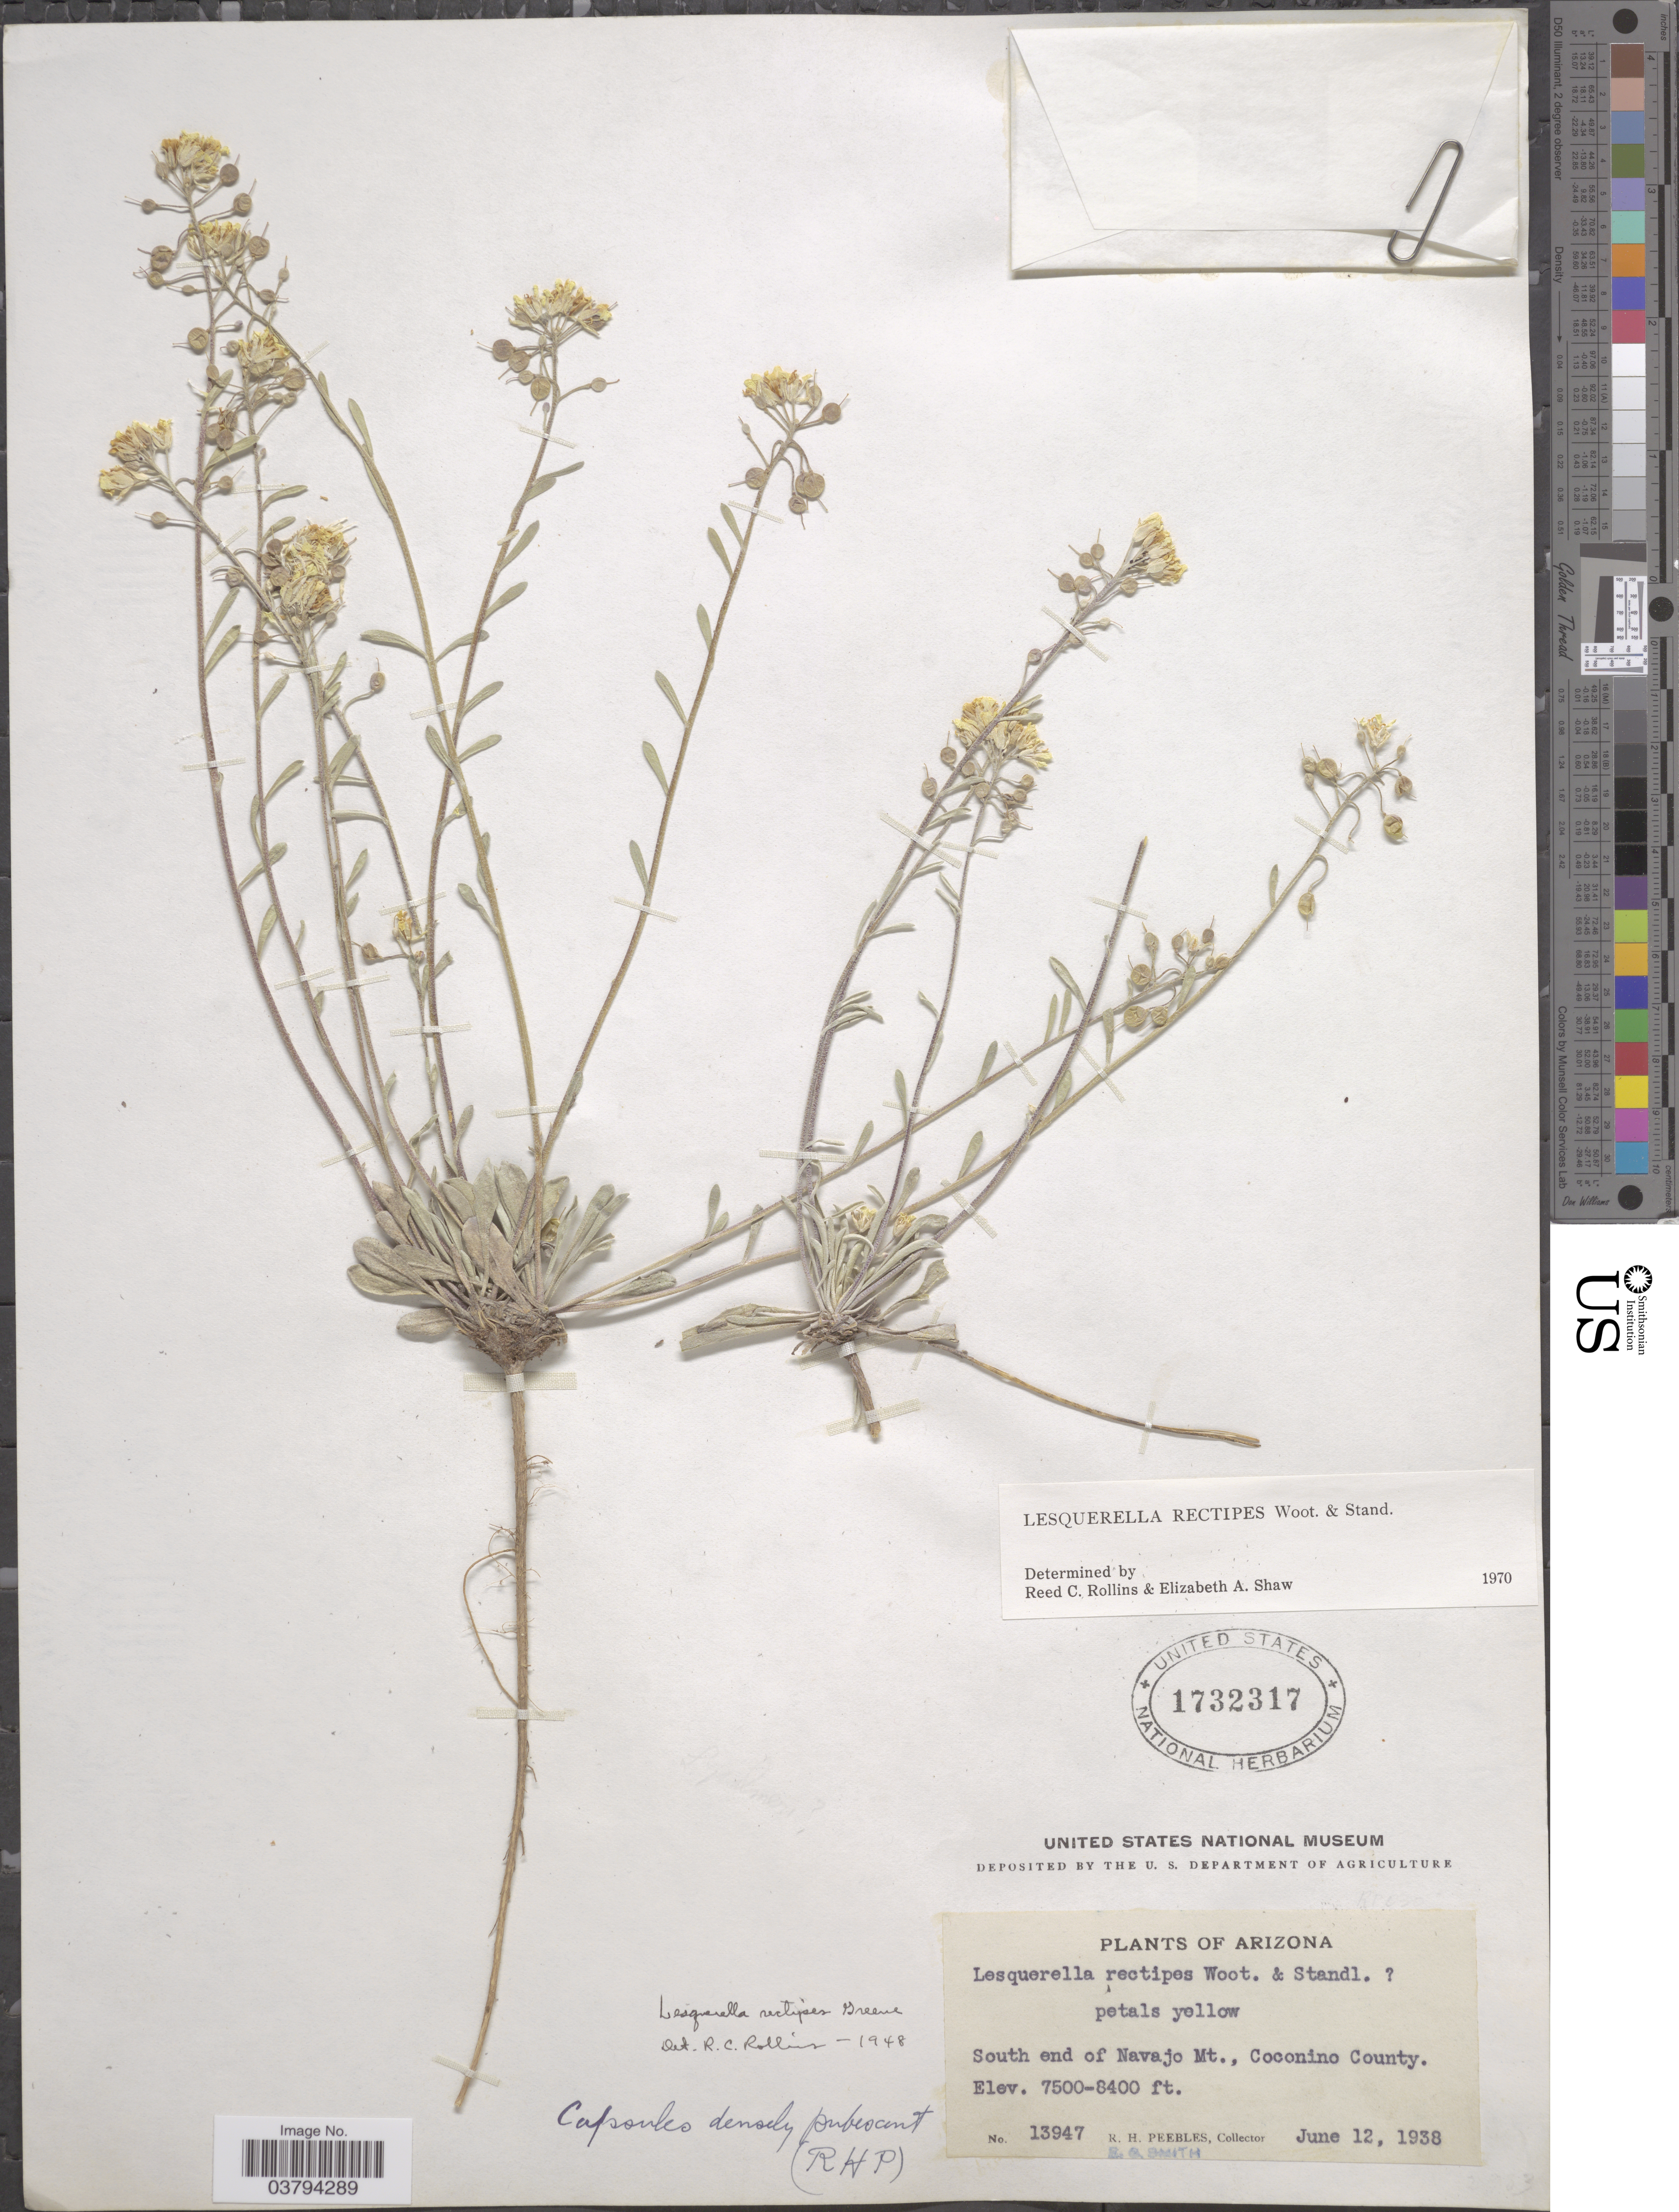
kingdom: Plantae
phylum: Tracheophyta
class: Magnoliopsida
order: Brassicales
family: Brassicaceae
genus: Lesquerella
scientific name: Lesquerella rectipes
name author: Wooton & Standl.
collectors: R. H. Peebles & E. G. Smith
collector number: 13947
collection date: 1938-06-12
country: United States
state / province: Arizona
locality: South end of Navajo Mt., Coconino County.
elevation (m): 2286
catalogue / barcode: US 1732317